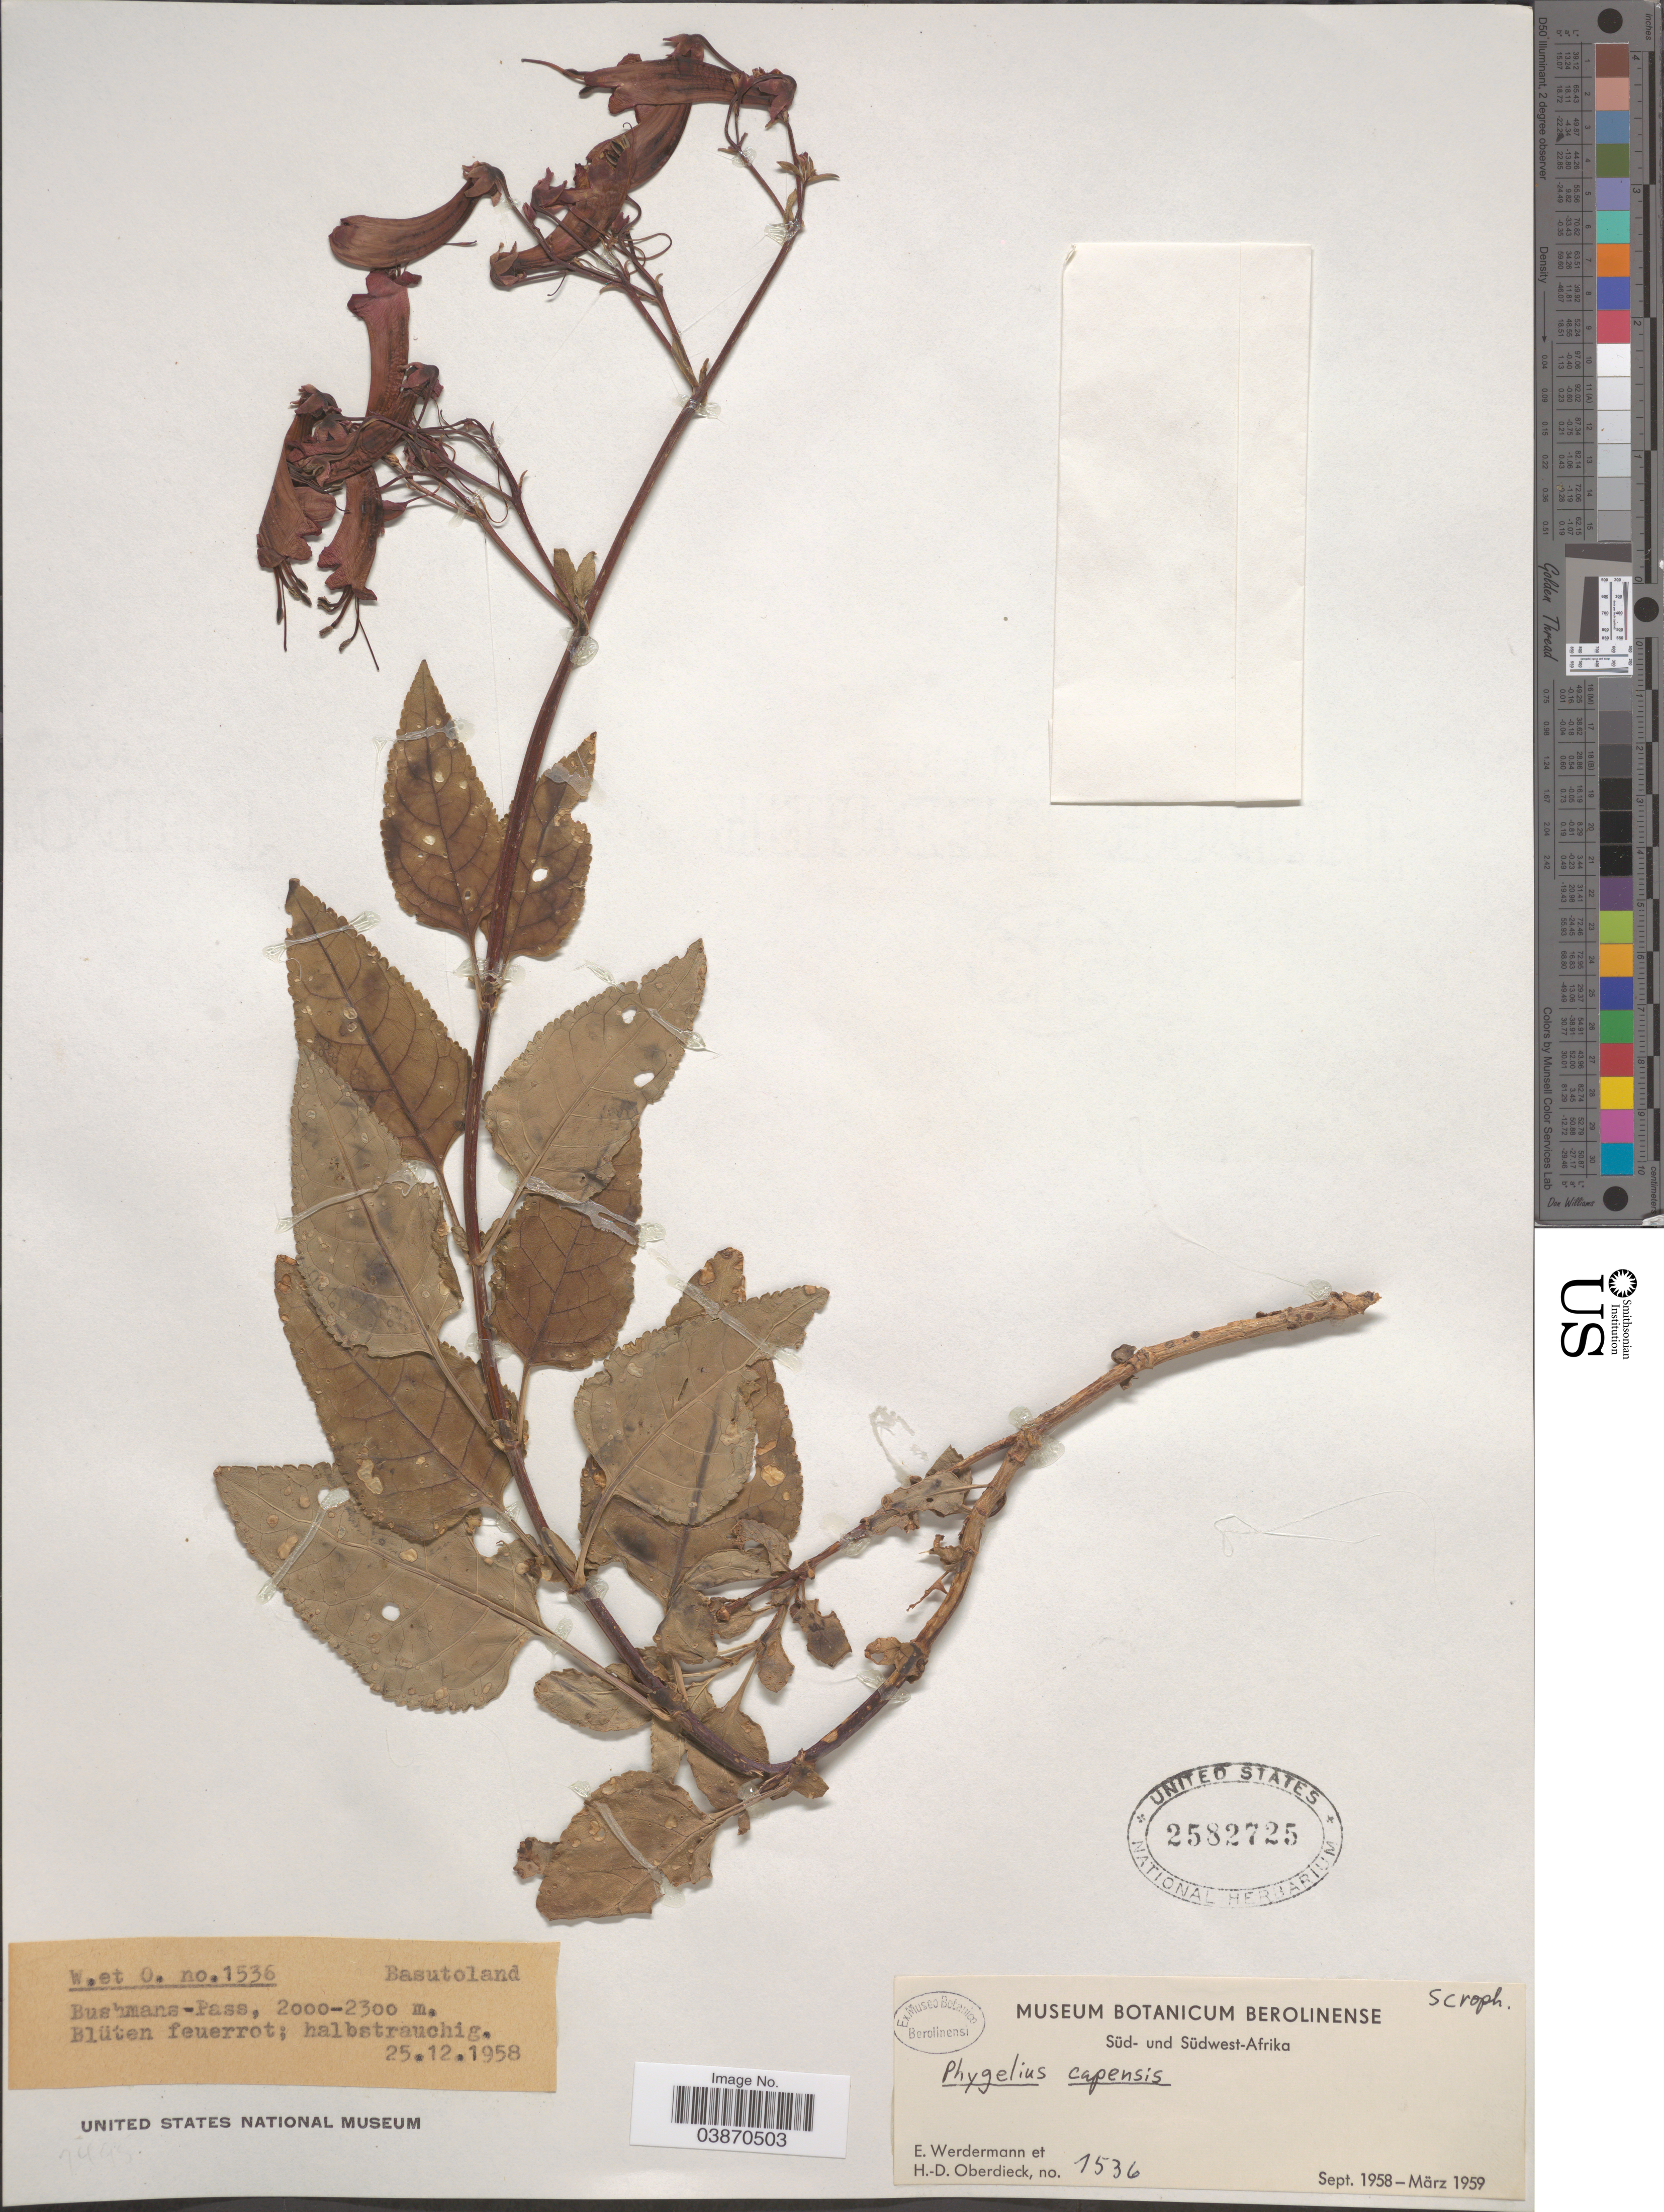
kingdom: Plantae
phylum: Tracheophyta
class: Magnoliopsida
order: Lamiales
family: Scrophulariaceae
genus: Phygelius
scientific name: Phygelius capensis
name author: E. Mey. ex Benth.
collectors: E. Werdermann & H. Oberdieck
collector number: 1536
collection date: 1958-12-25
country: Lesotho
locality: Basutoland. Bushmans-Pass. Süd-Afrika.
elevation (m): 2000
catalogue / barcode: US 2582725